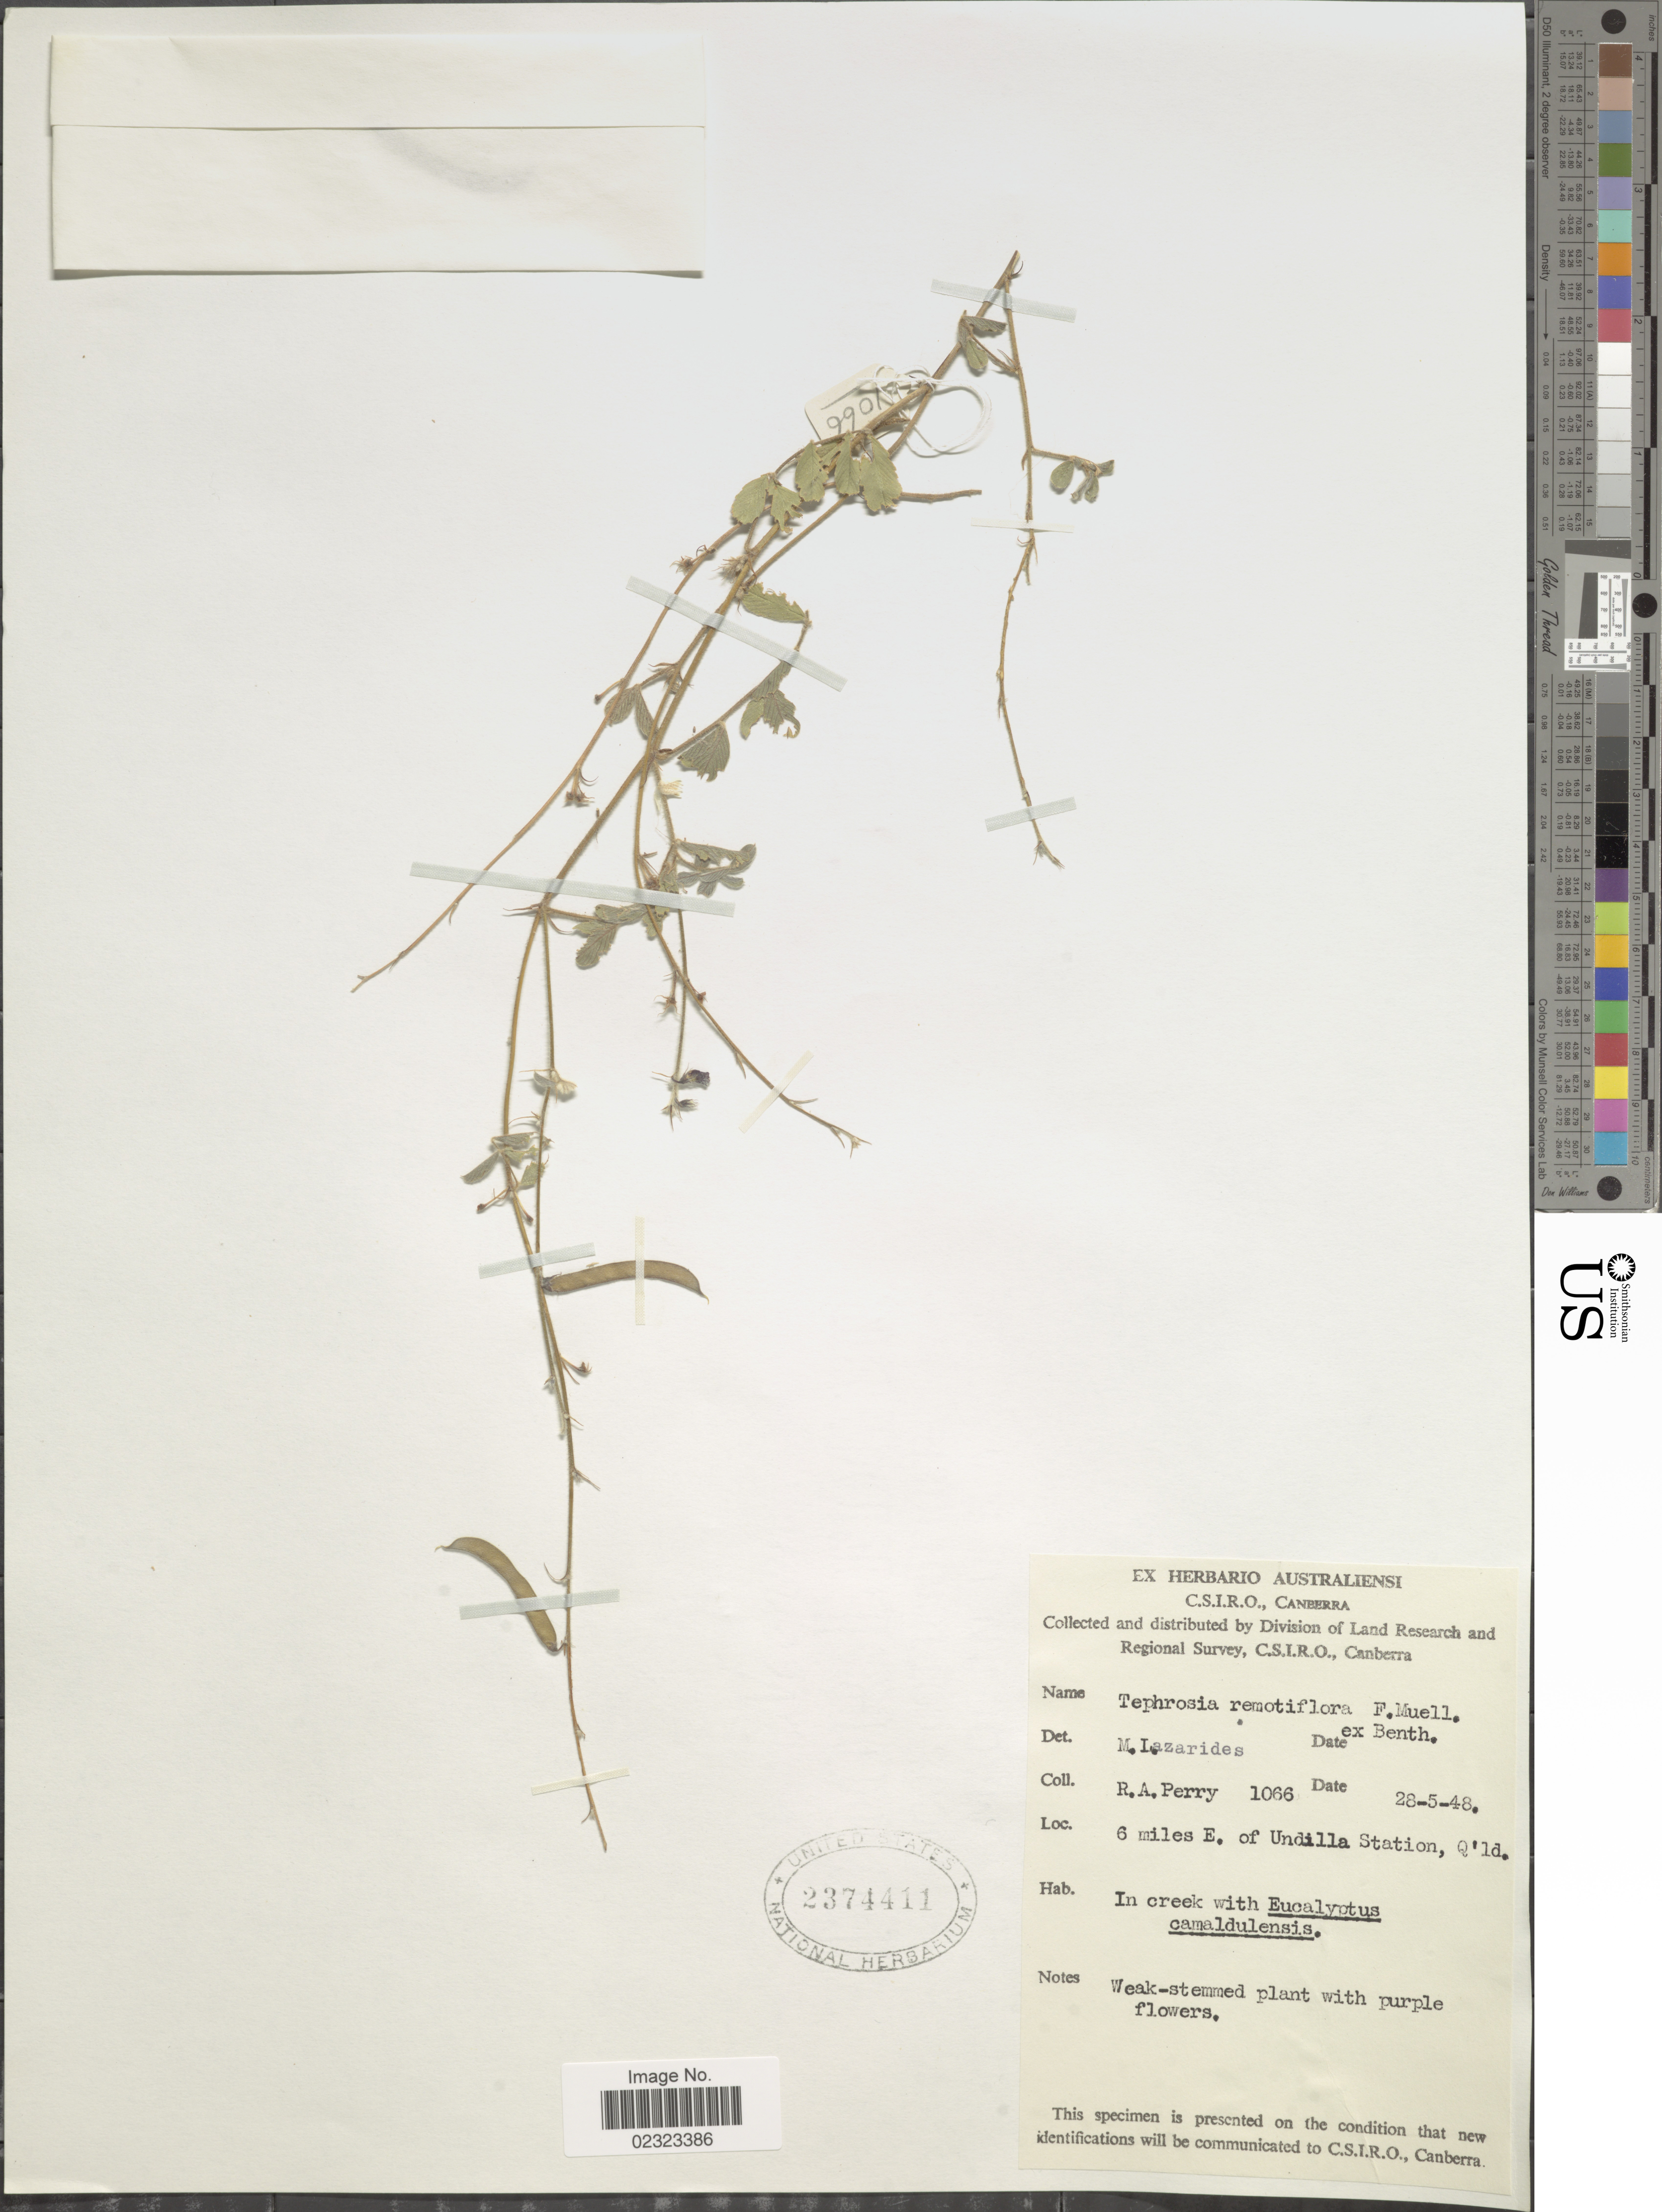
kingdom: Plantae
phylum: Tracheophyta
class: Magnoliopsida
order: Fabales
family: Fabaceae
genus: Tephrosia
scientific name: Tephrosia remotiflora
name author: Benth.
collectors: Perry, R. A.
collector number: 1066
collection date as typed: Transcribed d/m/y: 28/5/48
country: Australia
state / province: Queensland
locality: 6 miles E. of Undilla Station, in creek.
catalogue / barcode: US 2374411